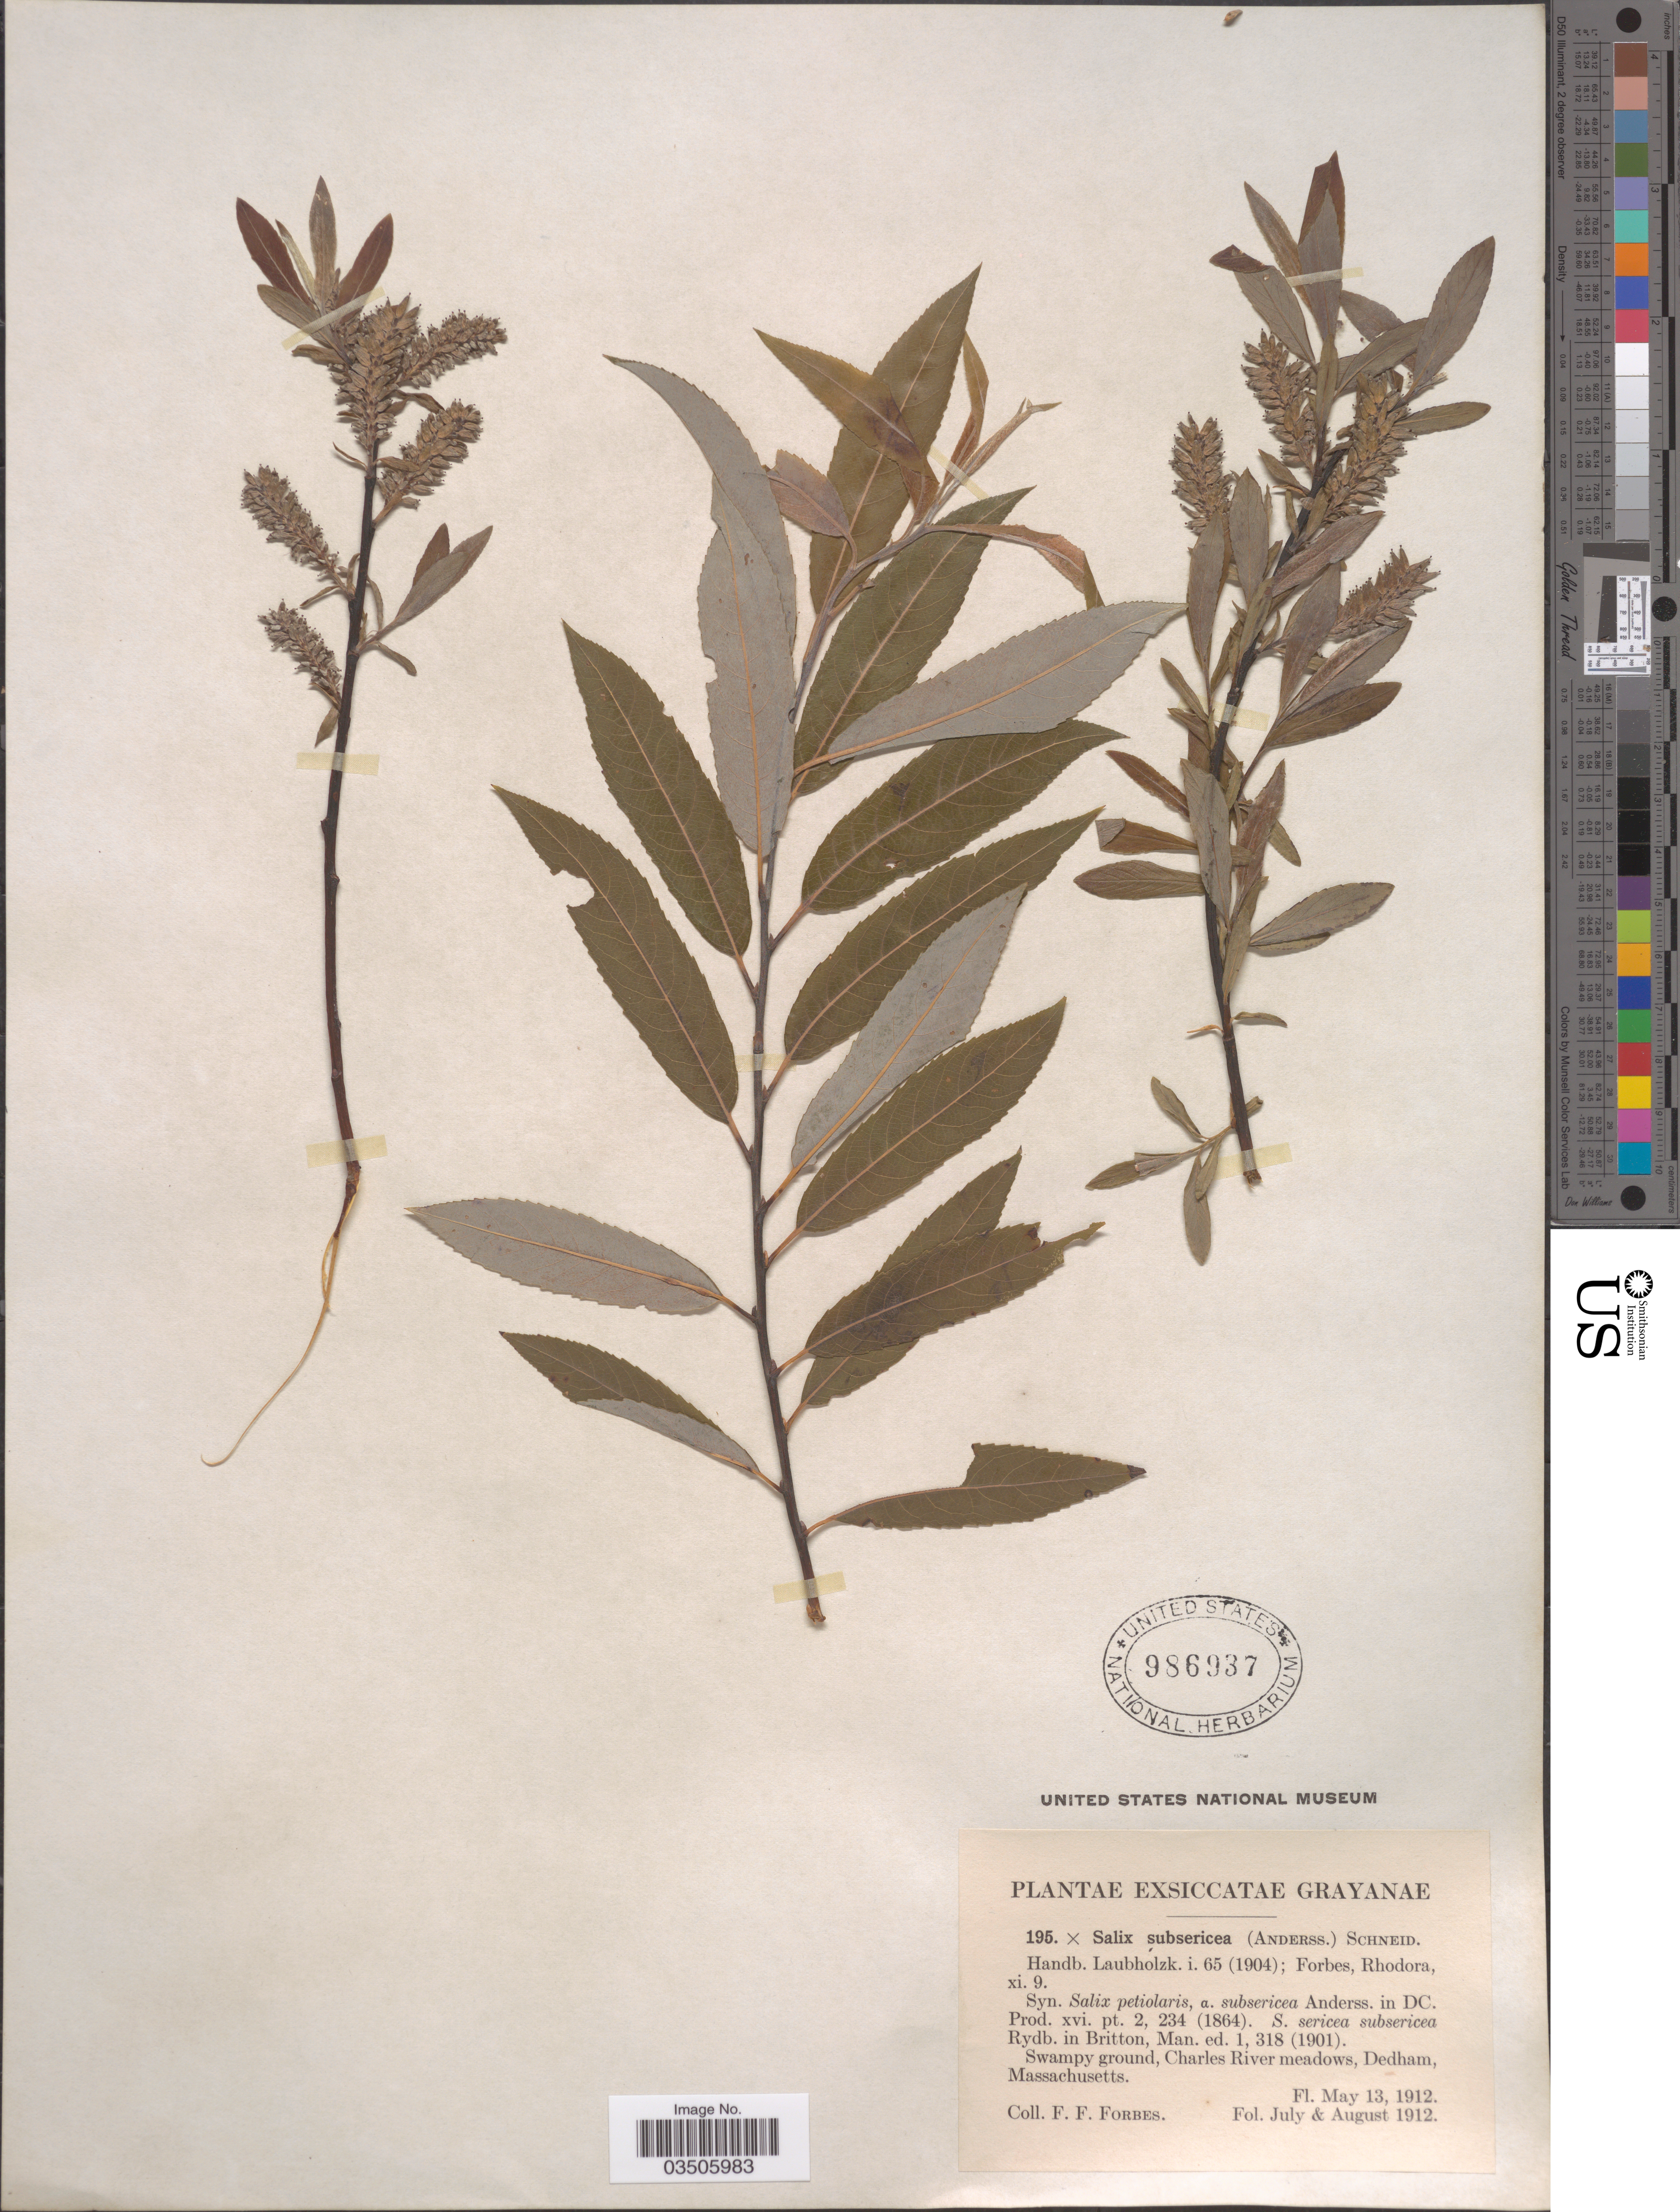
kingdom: Plantae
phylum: Tracheophyta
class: Magnoliopsida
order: Malpighiales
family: Salicaceae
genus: Salix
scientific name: Salix subsericea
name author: (Andersson) C.K. Schneid.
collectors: F. Forbes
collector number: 195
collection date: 1912-05-13/1912-08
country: United States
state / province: Massachusetts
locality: Charles River meadows, Dedham.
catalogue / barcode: US 986937